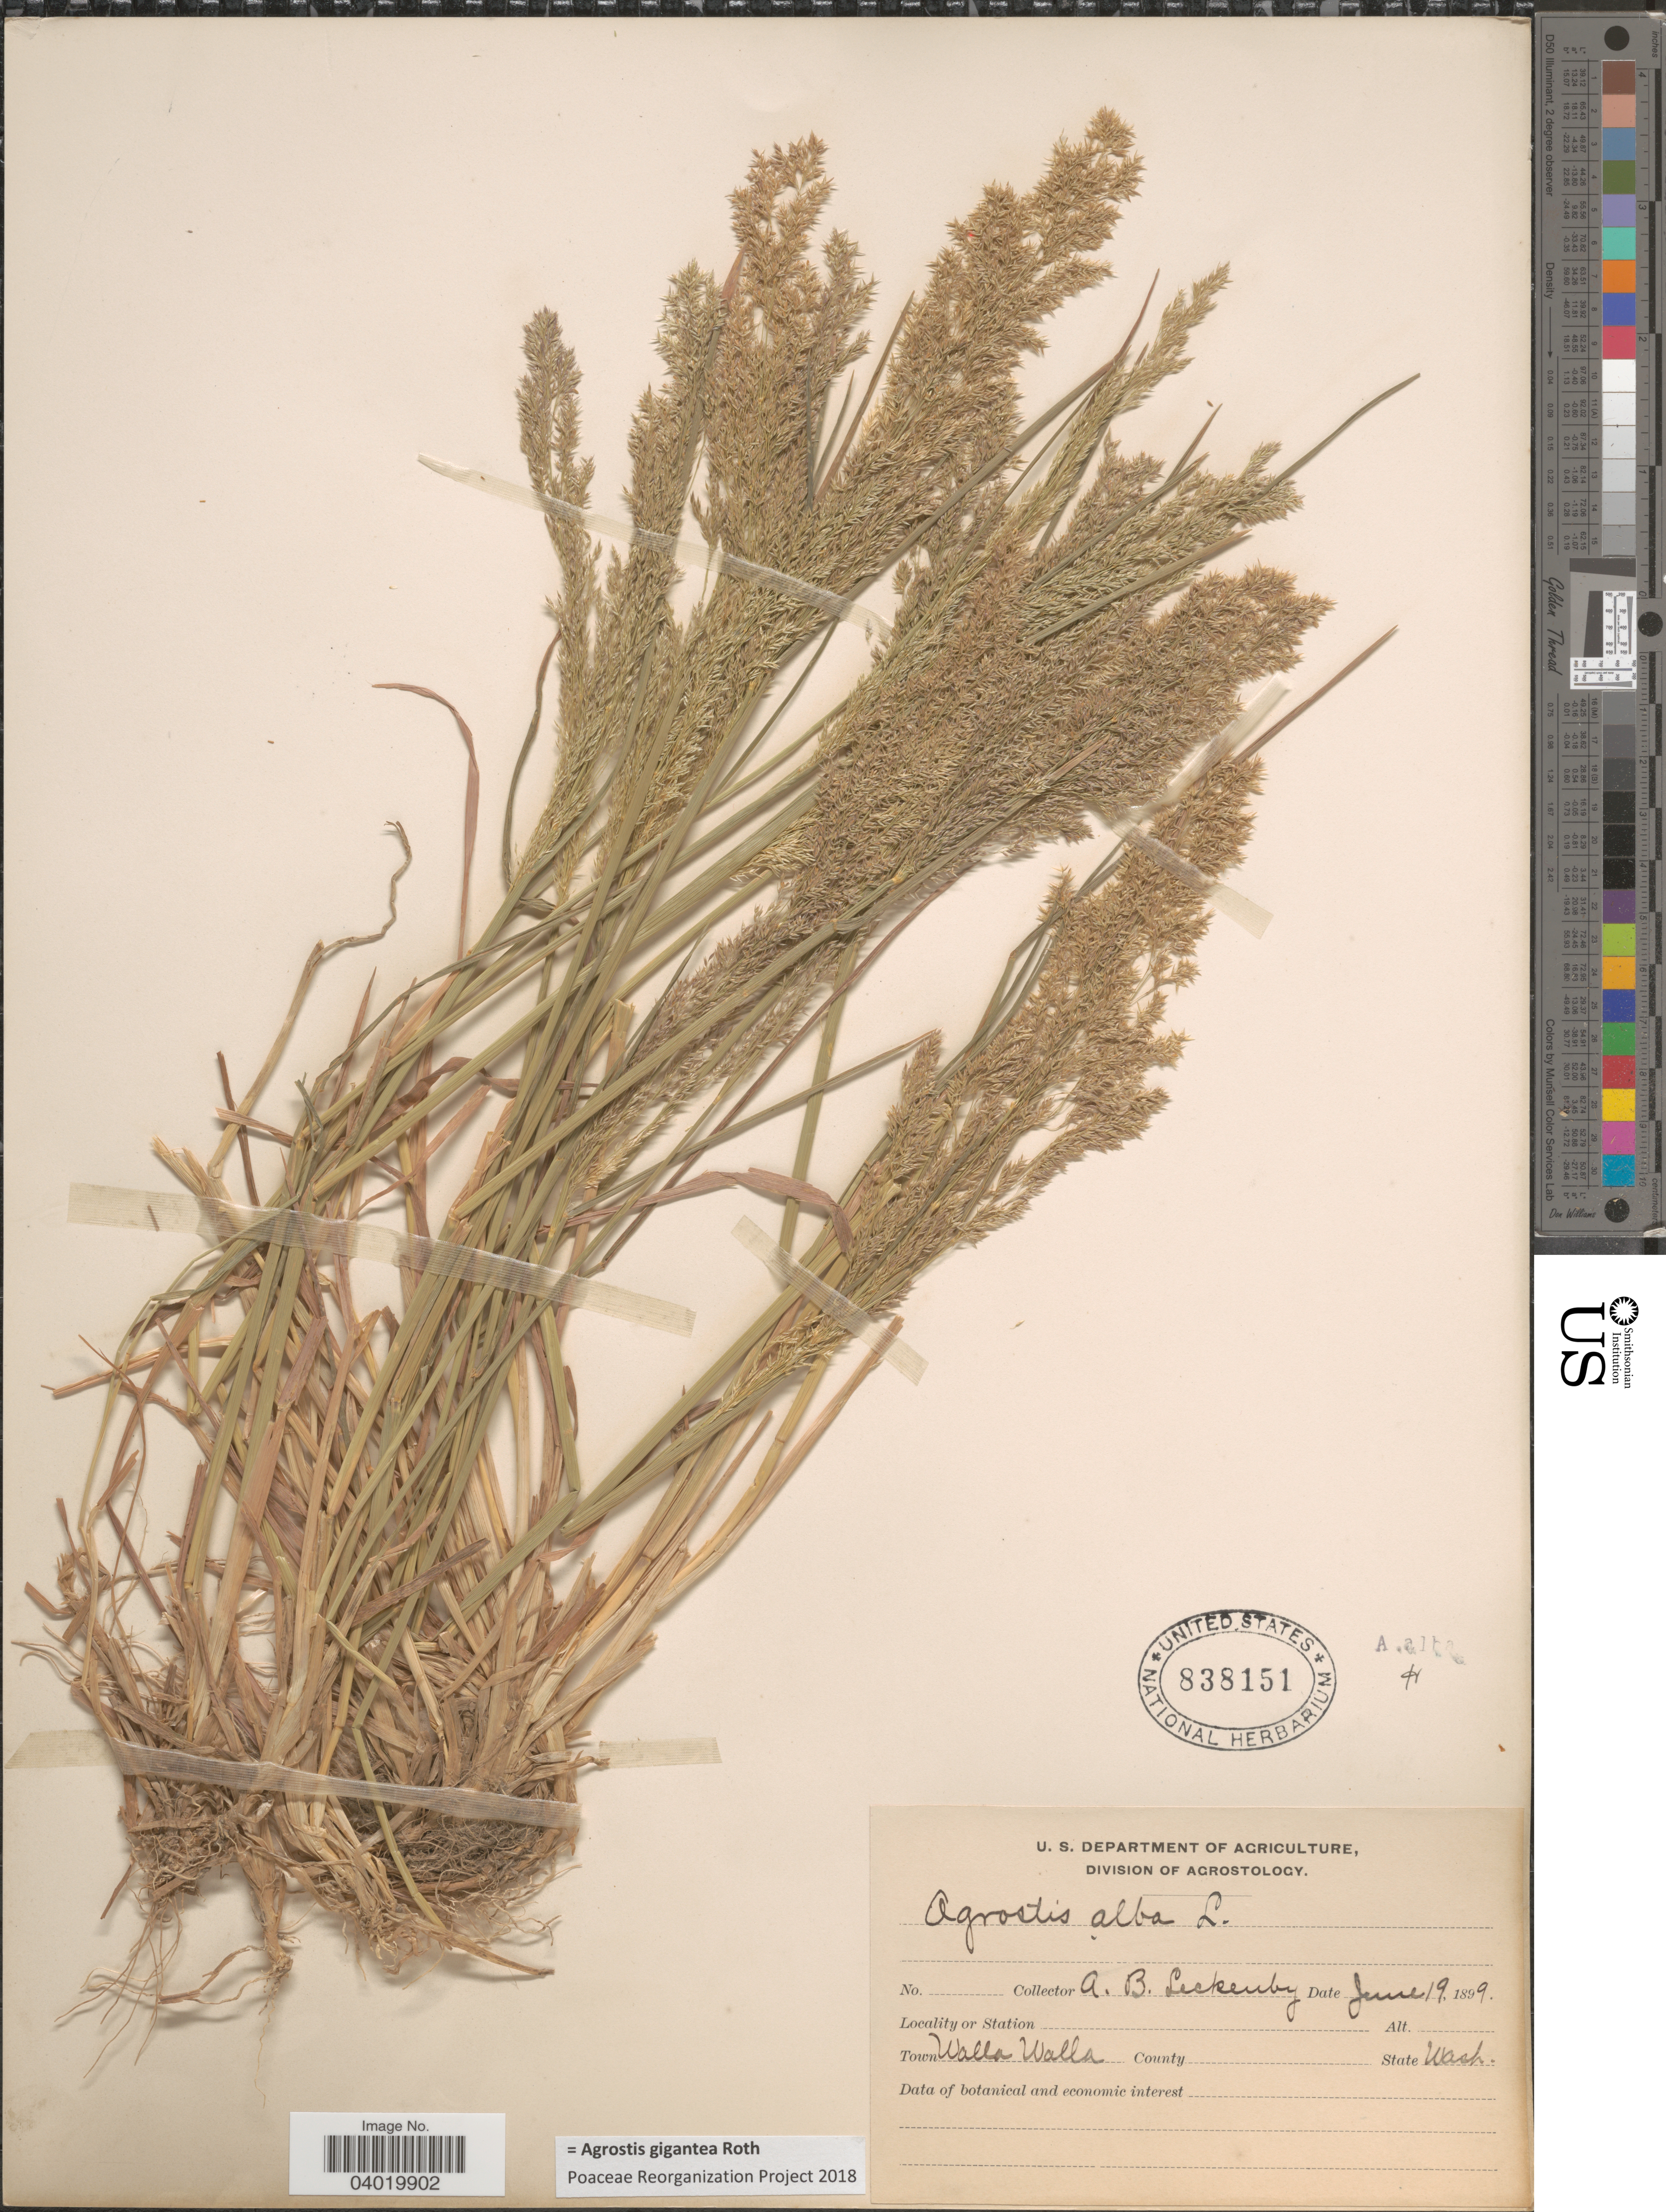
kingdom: Plantae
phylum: Tracheophyta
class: Liliopsida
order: Poales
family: Poaceae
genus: Agrostis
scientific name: Agrostis gigantea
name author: Roth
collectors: A. Leckenby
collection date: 1899-06-19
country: United States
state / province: Washington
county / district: Walla Walla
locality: Town Walla Walla.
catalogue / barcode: US 838151